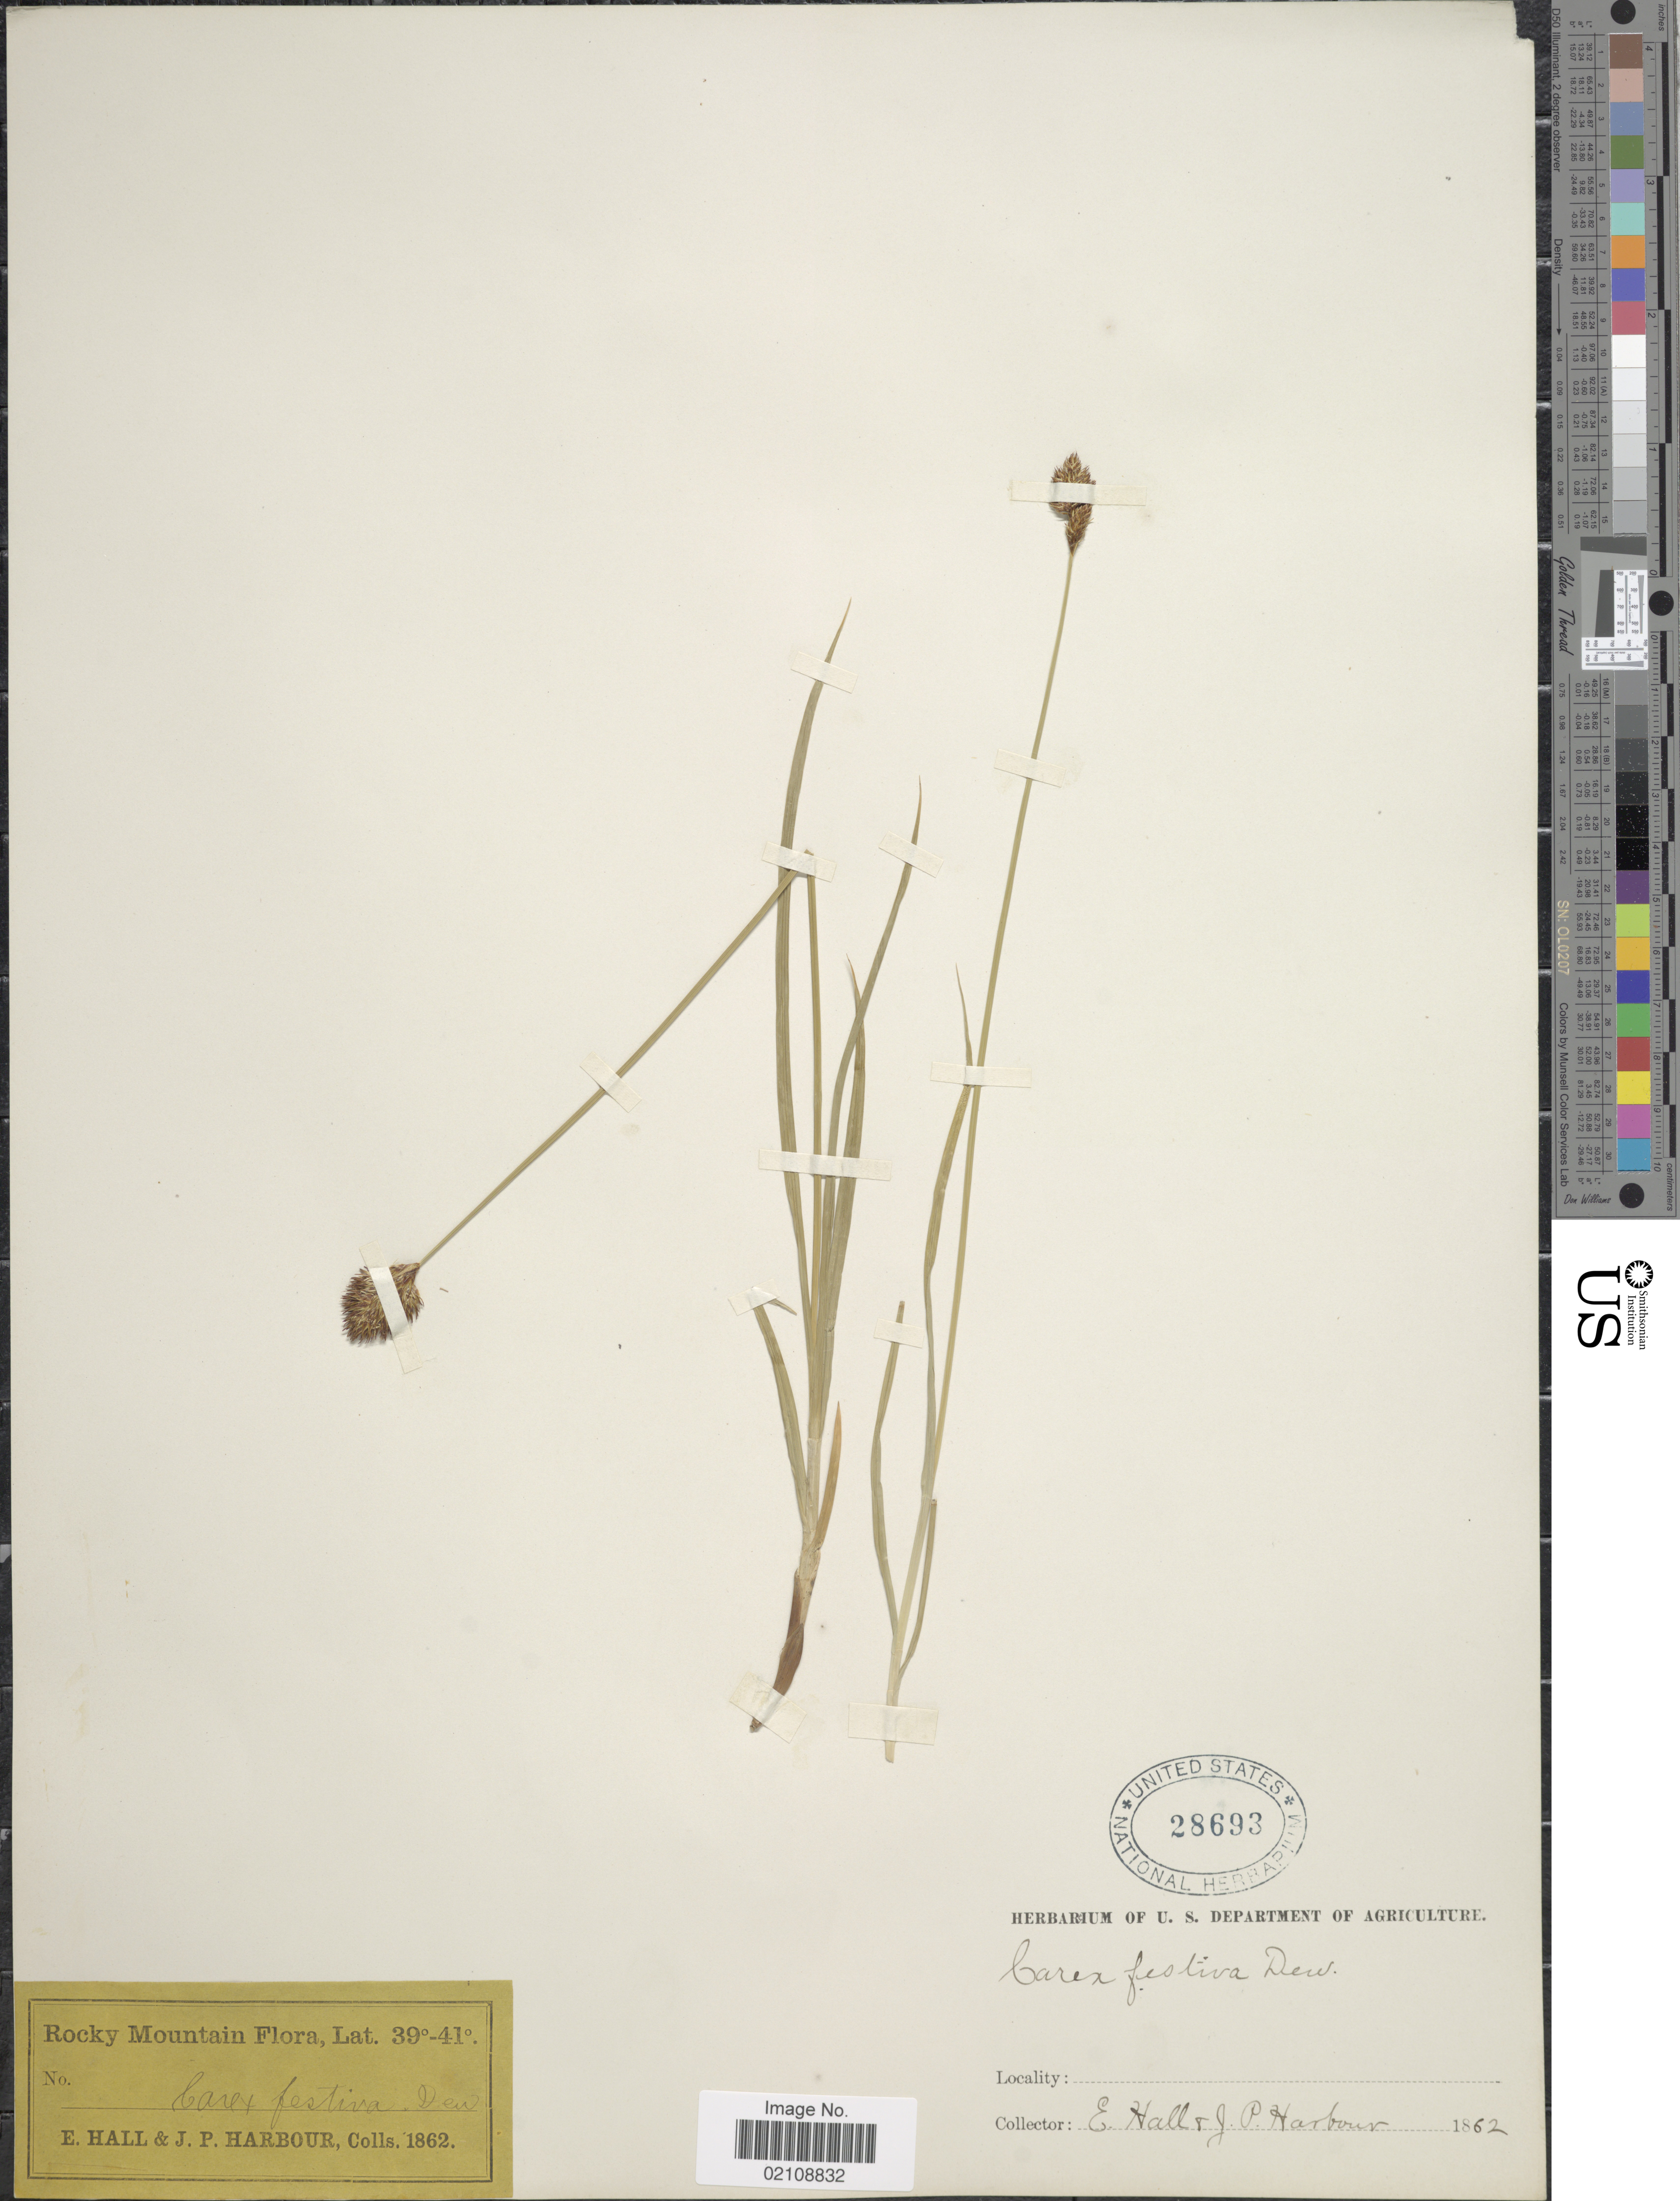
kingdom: Plantae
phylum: Tracheophyta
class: Liliopsida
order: Poales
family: Cyperaceae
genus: Carex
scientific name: Carex sp.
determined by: Strong, Mark T., (BOT), Smithsonian Institution - National Museum of Natural History (UNITED STATES)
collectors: E. Hall & J. Harbour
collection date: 1862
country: United States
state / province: Colorado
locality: Rocky Mtns.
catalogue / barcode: US 28693